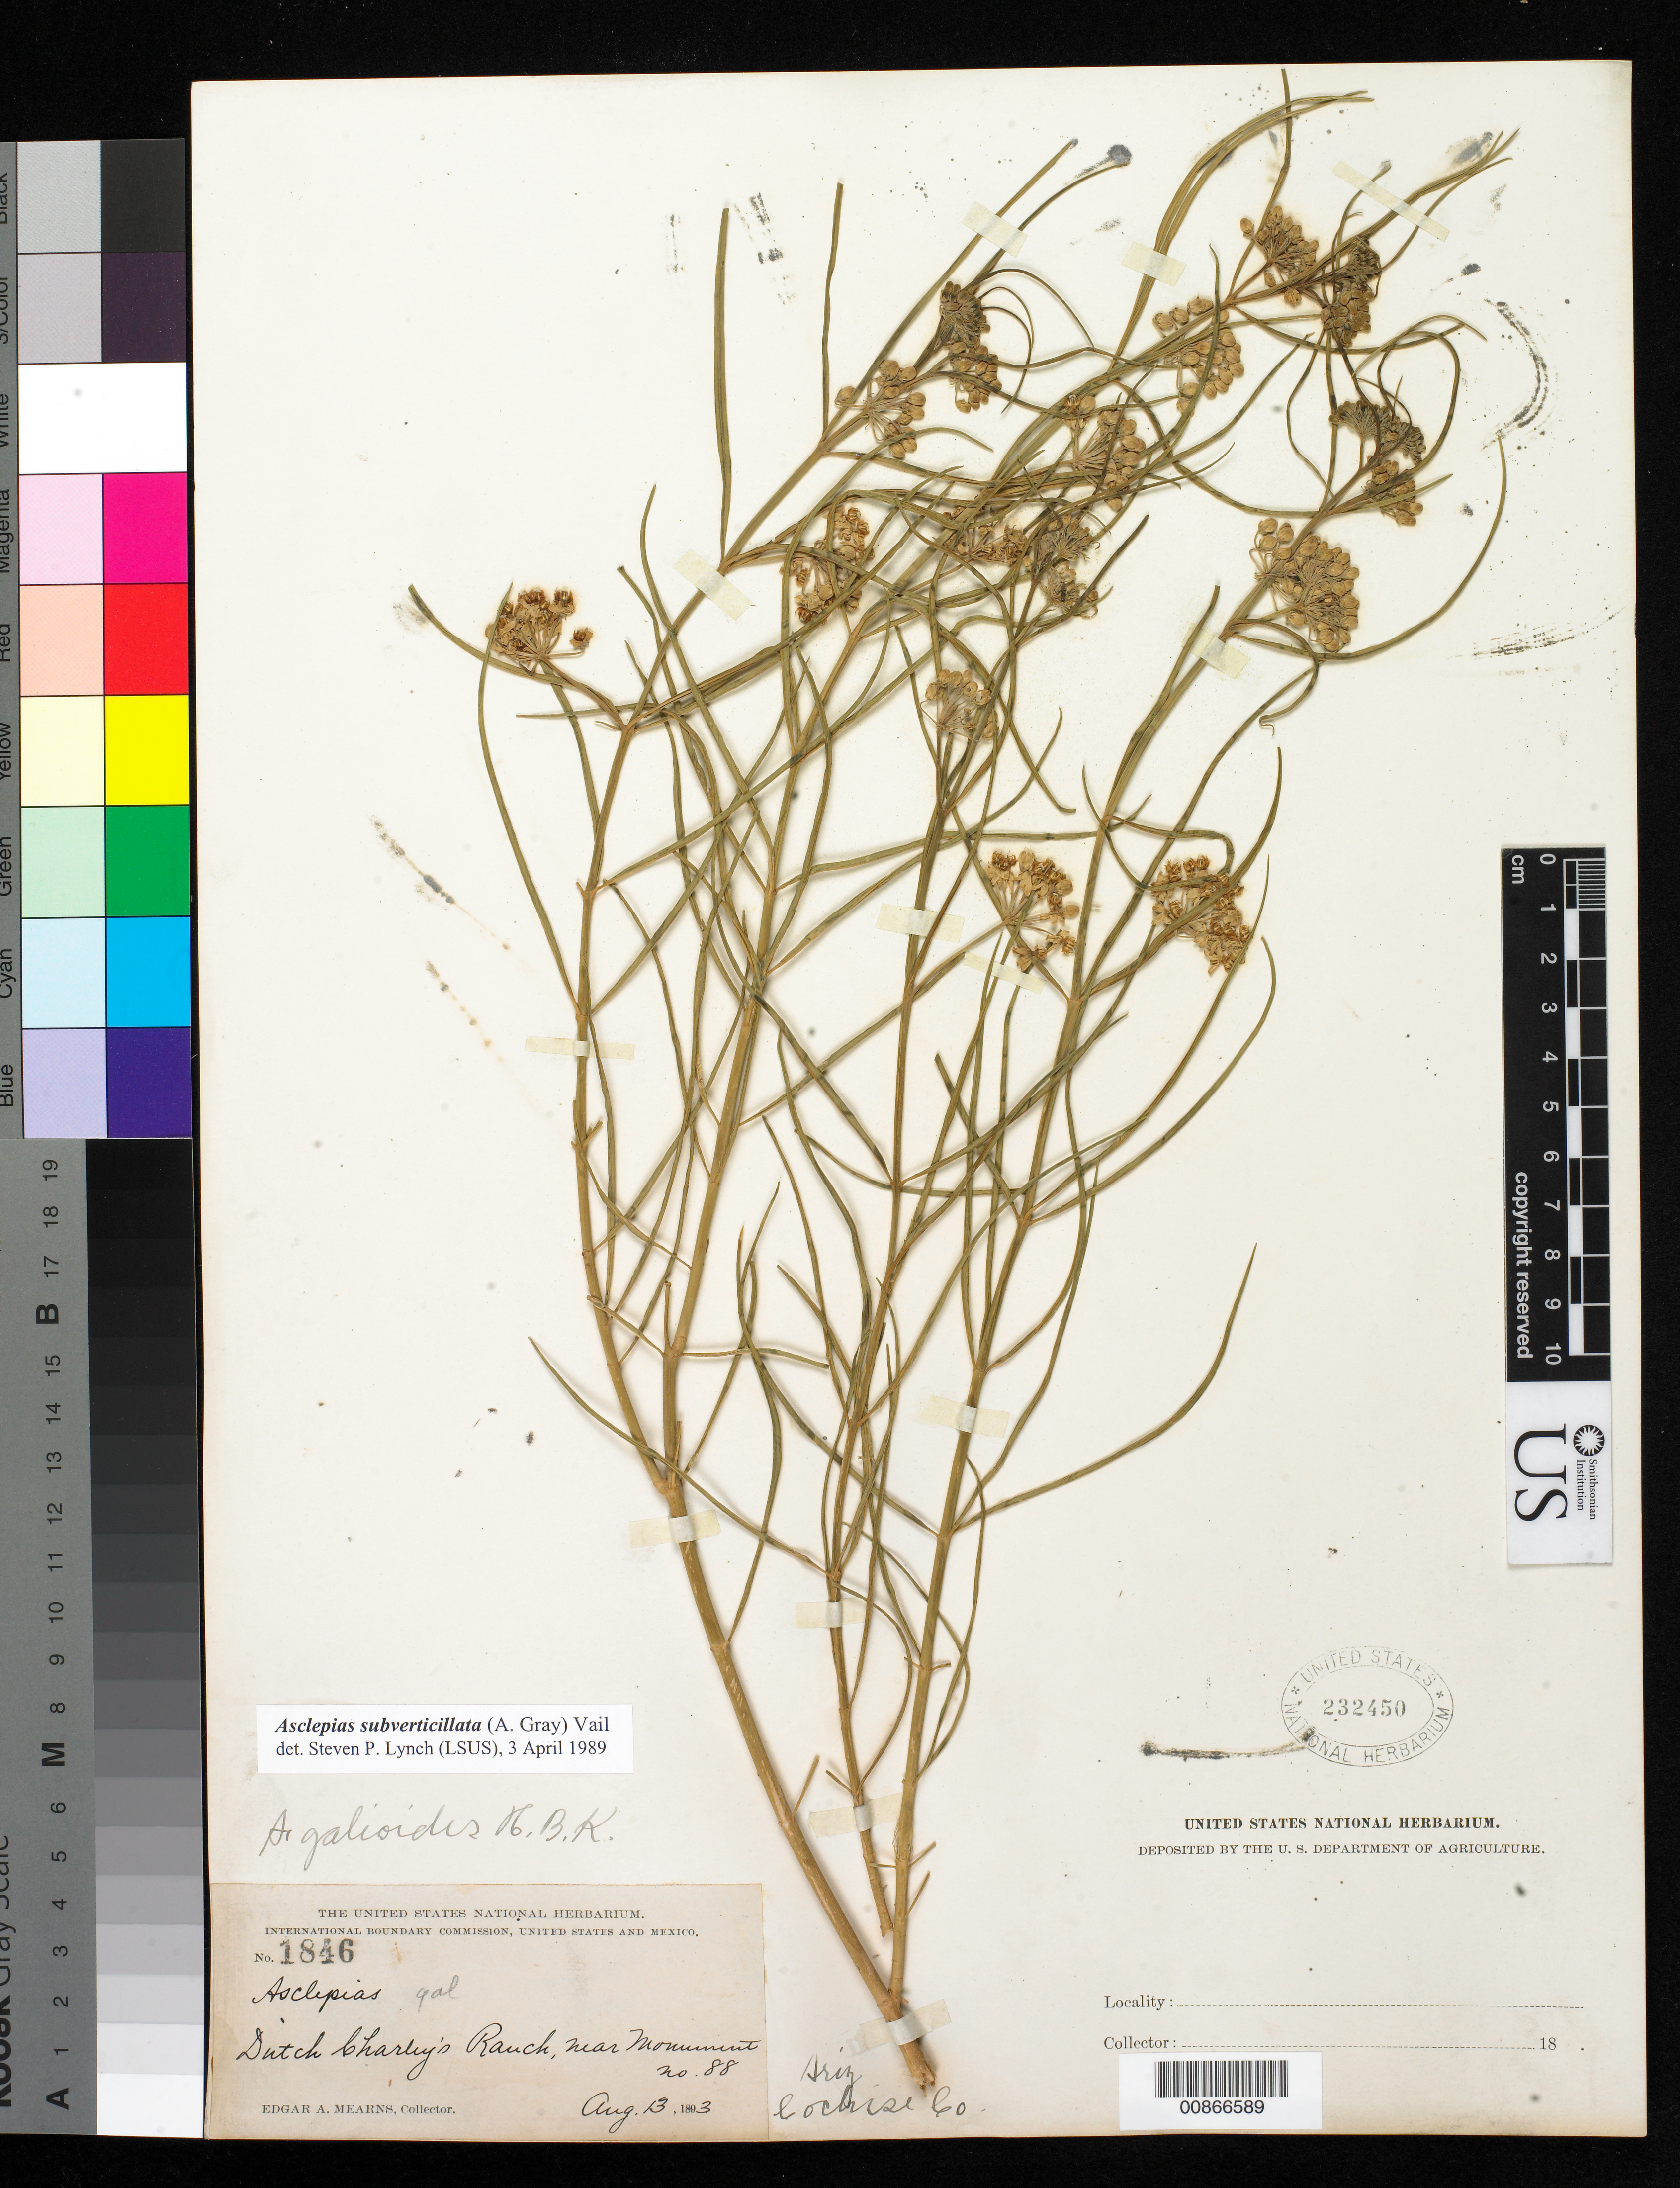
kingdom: Plantae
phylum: Tracheophyta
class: Magnoliopsida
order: Gentianales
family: Apocynaceae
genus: Asclepias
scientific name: Asclepias subverticillata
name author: (A. Gray) Vail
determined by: Lynch, S. P., (LSUS), Louisiana State University-Shreveport Herbarium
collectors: E. A. Mearns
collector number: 1846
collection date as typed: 13 Aug 1893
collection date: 1893-08-13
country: United States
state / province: Arizona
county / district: Cochise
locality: Dutch Charley's Ranch, near monument no. 88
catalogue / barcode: US 232450